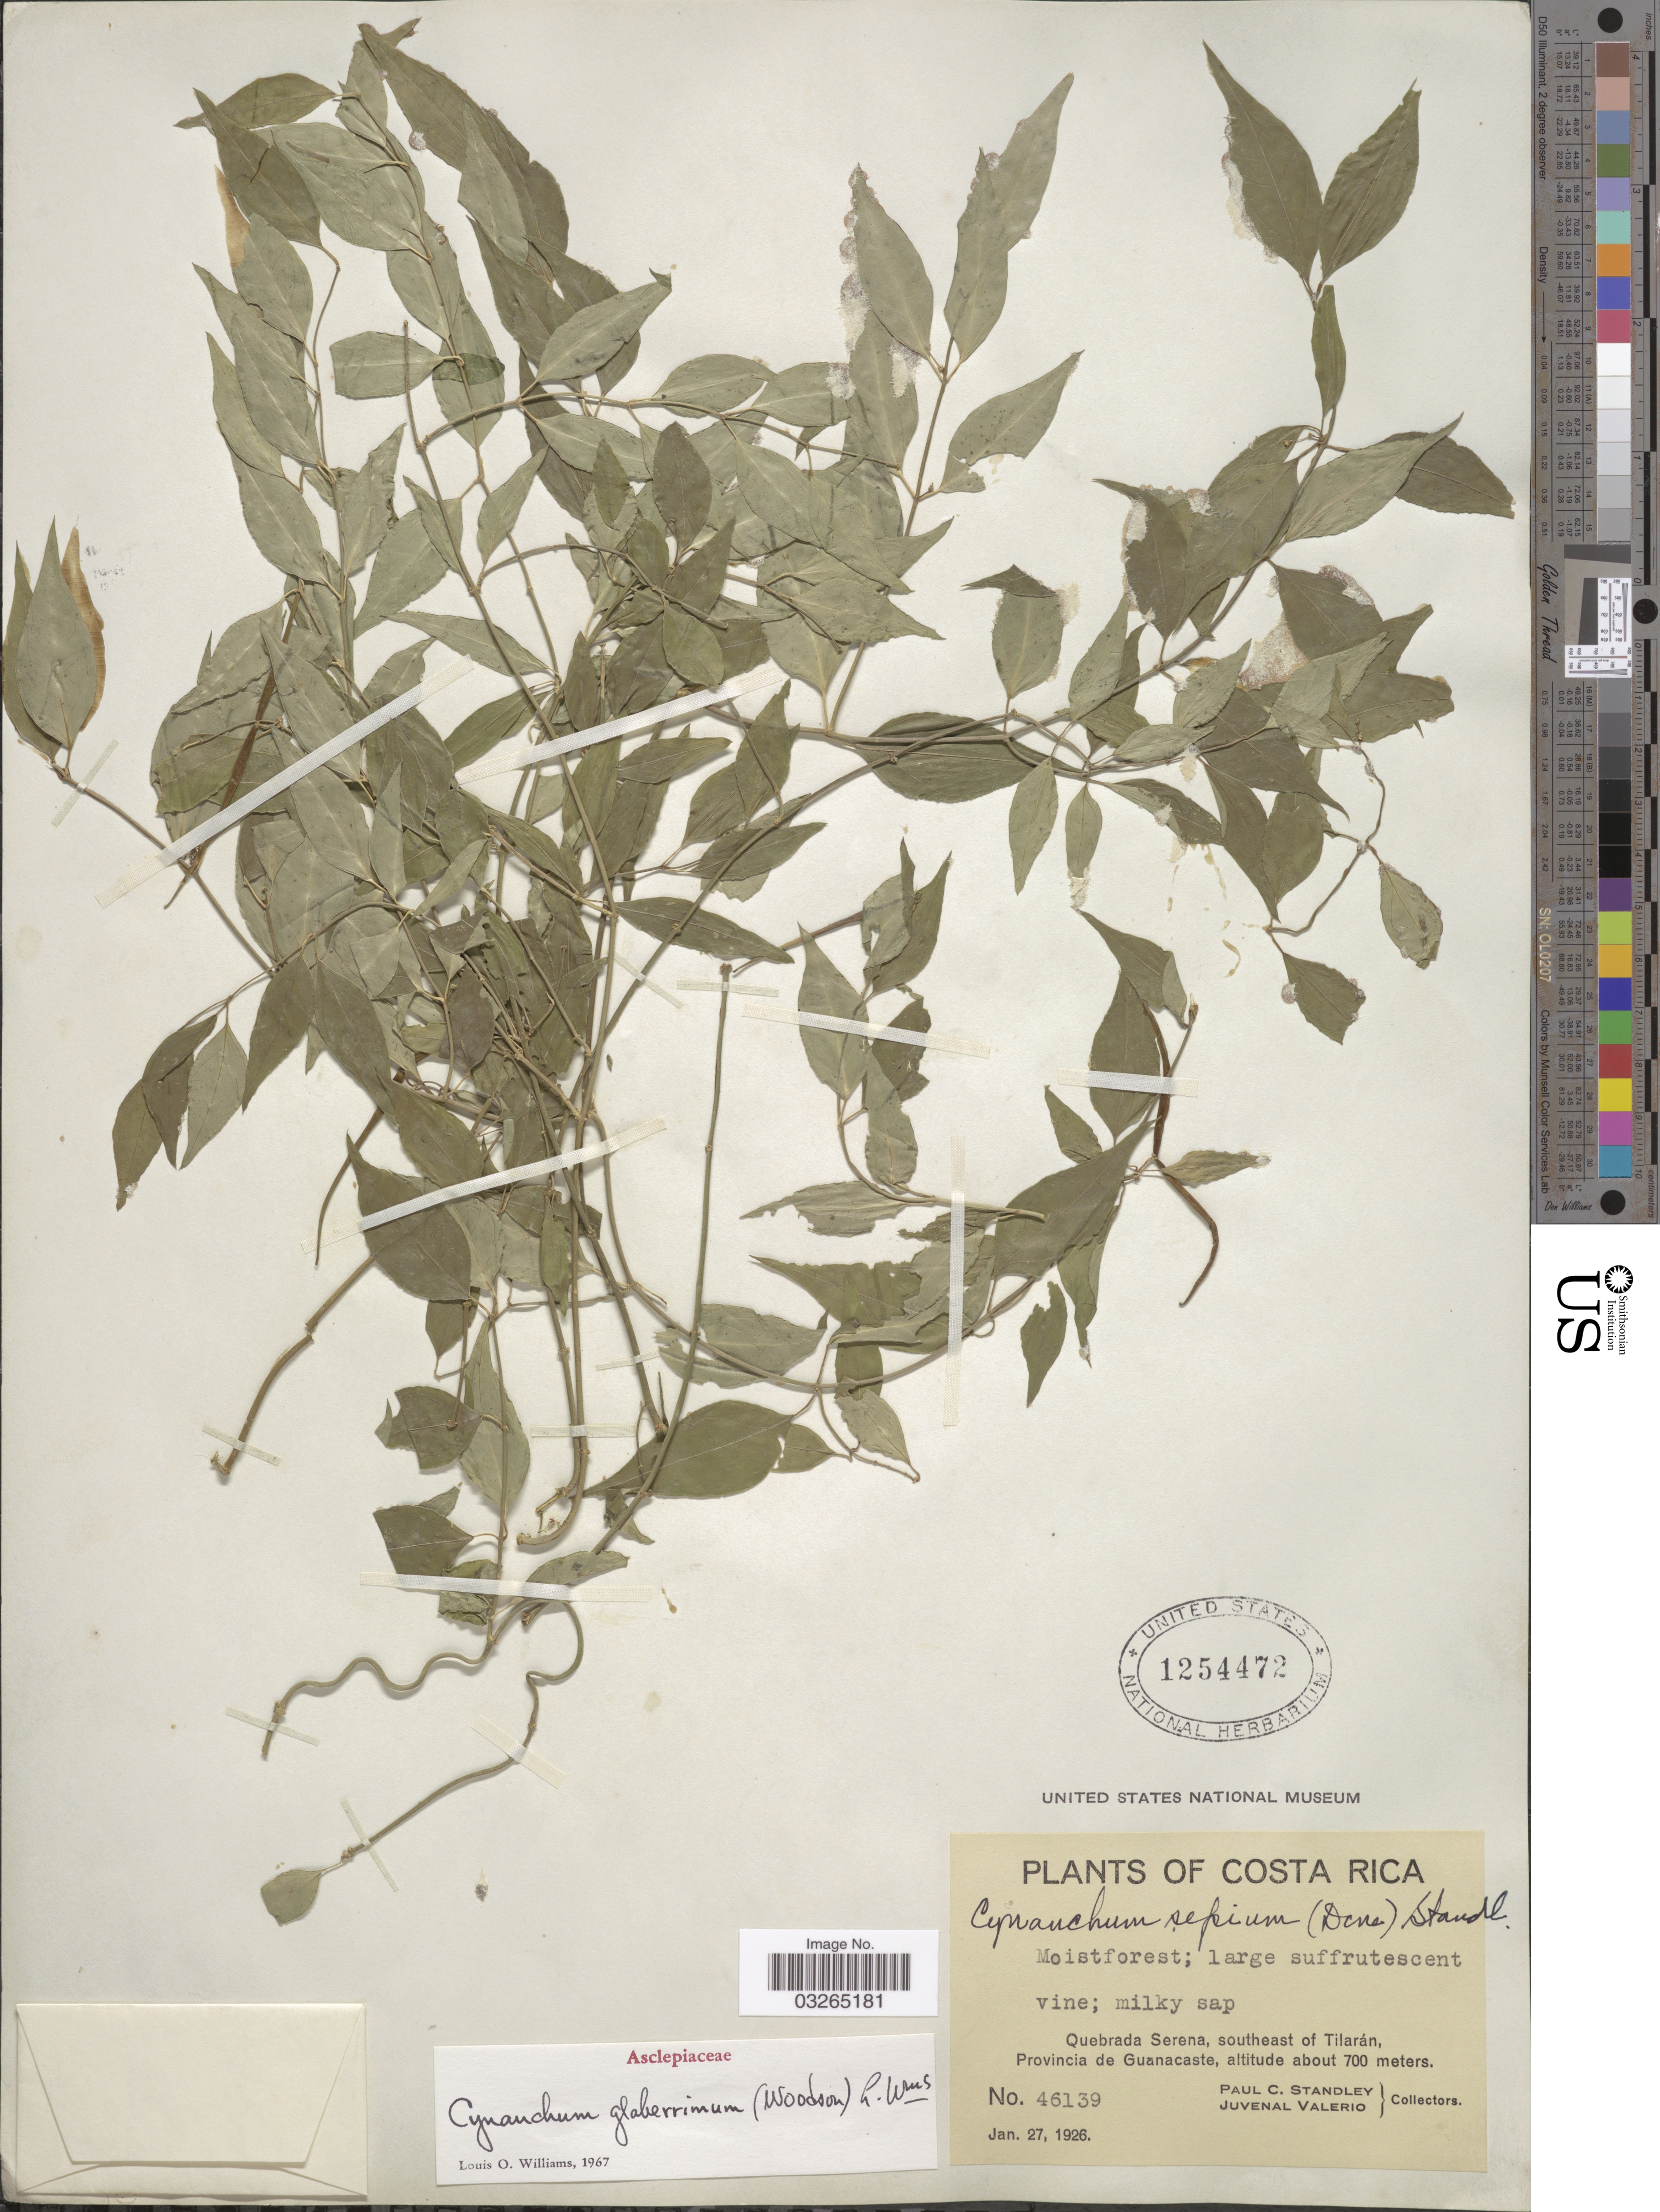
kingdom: Plantae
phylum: Tracheophyta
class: Magnoliopsida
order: Gentianales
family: Apocynaceae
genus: Orthosia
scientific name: Orthosia glaberrima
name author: (Woodson) W.D. Stevens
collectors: P. C. Standley & J. Valerio R.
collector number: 46139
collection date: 1926-01-27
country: Costa Rica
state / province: Guanacaste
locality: Quebrada Serena, southeast of Tilarán.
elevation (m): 700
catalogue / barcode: US 1254472